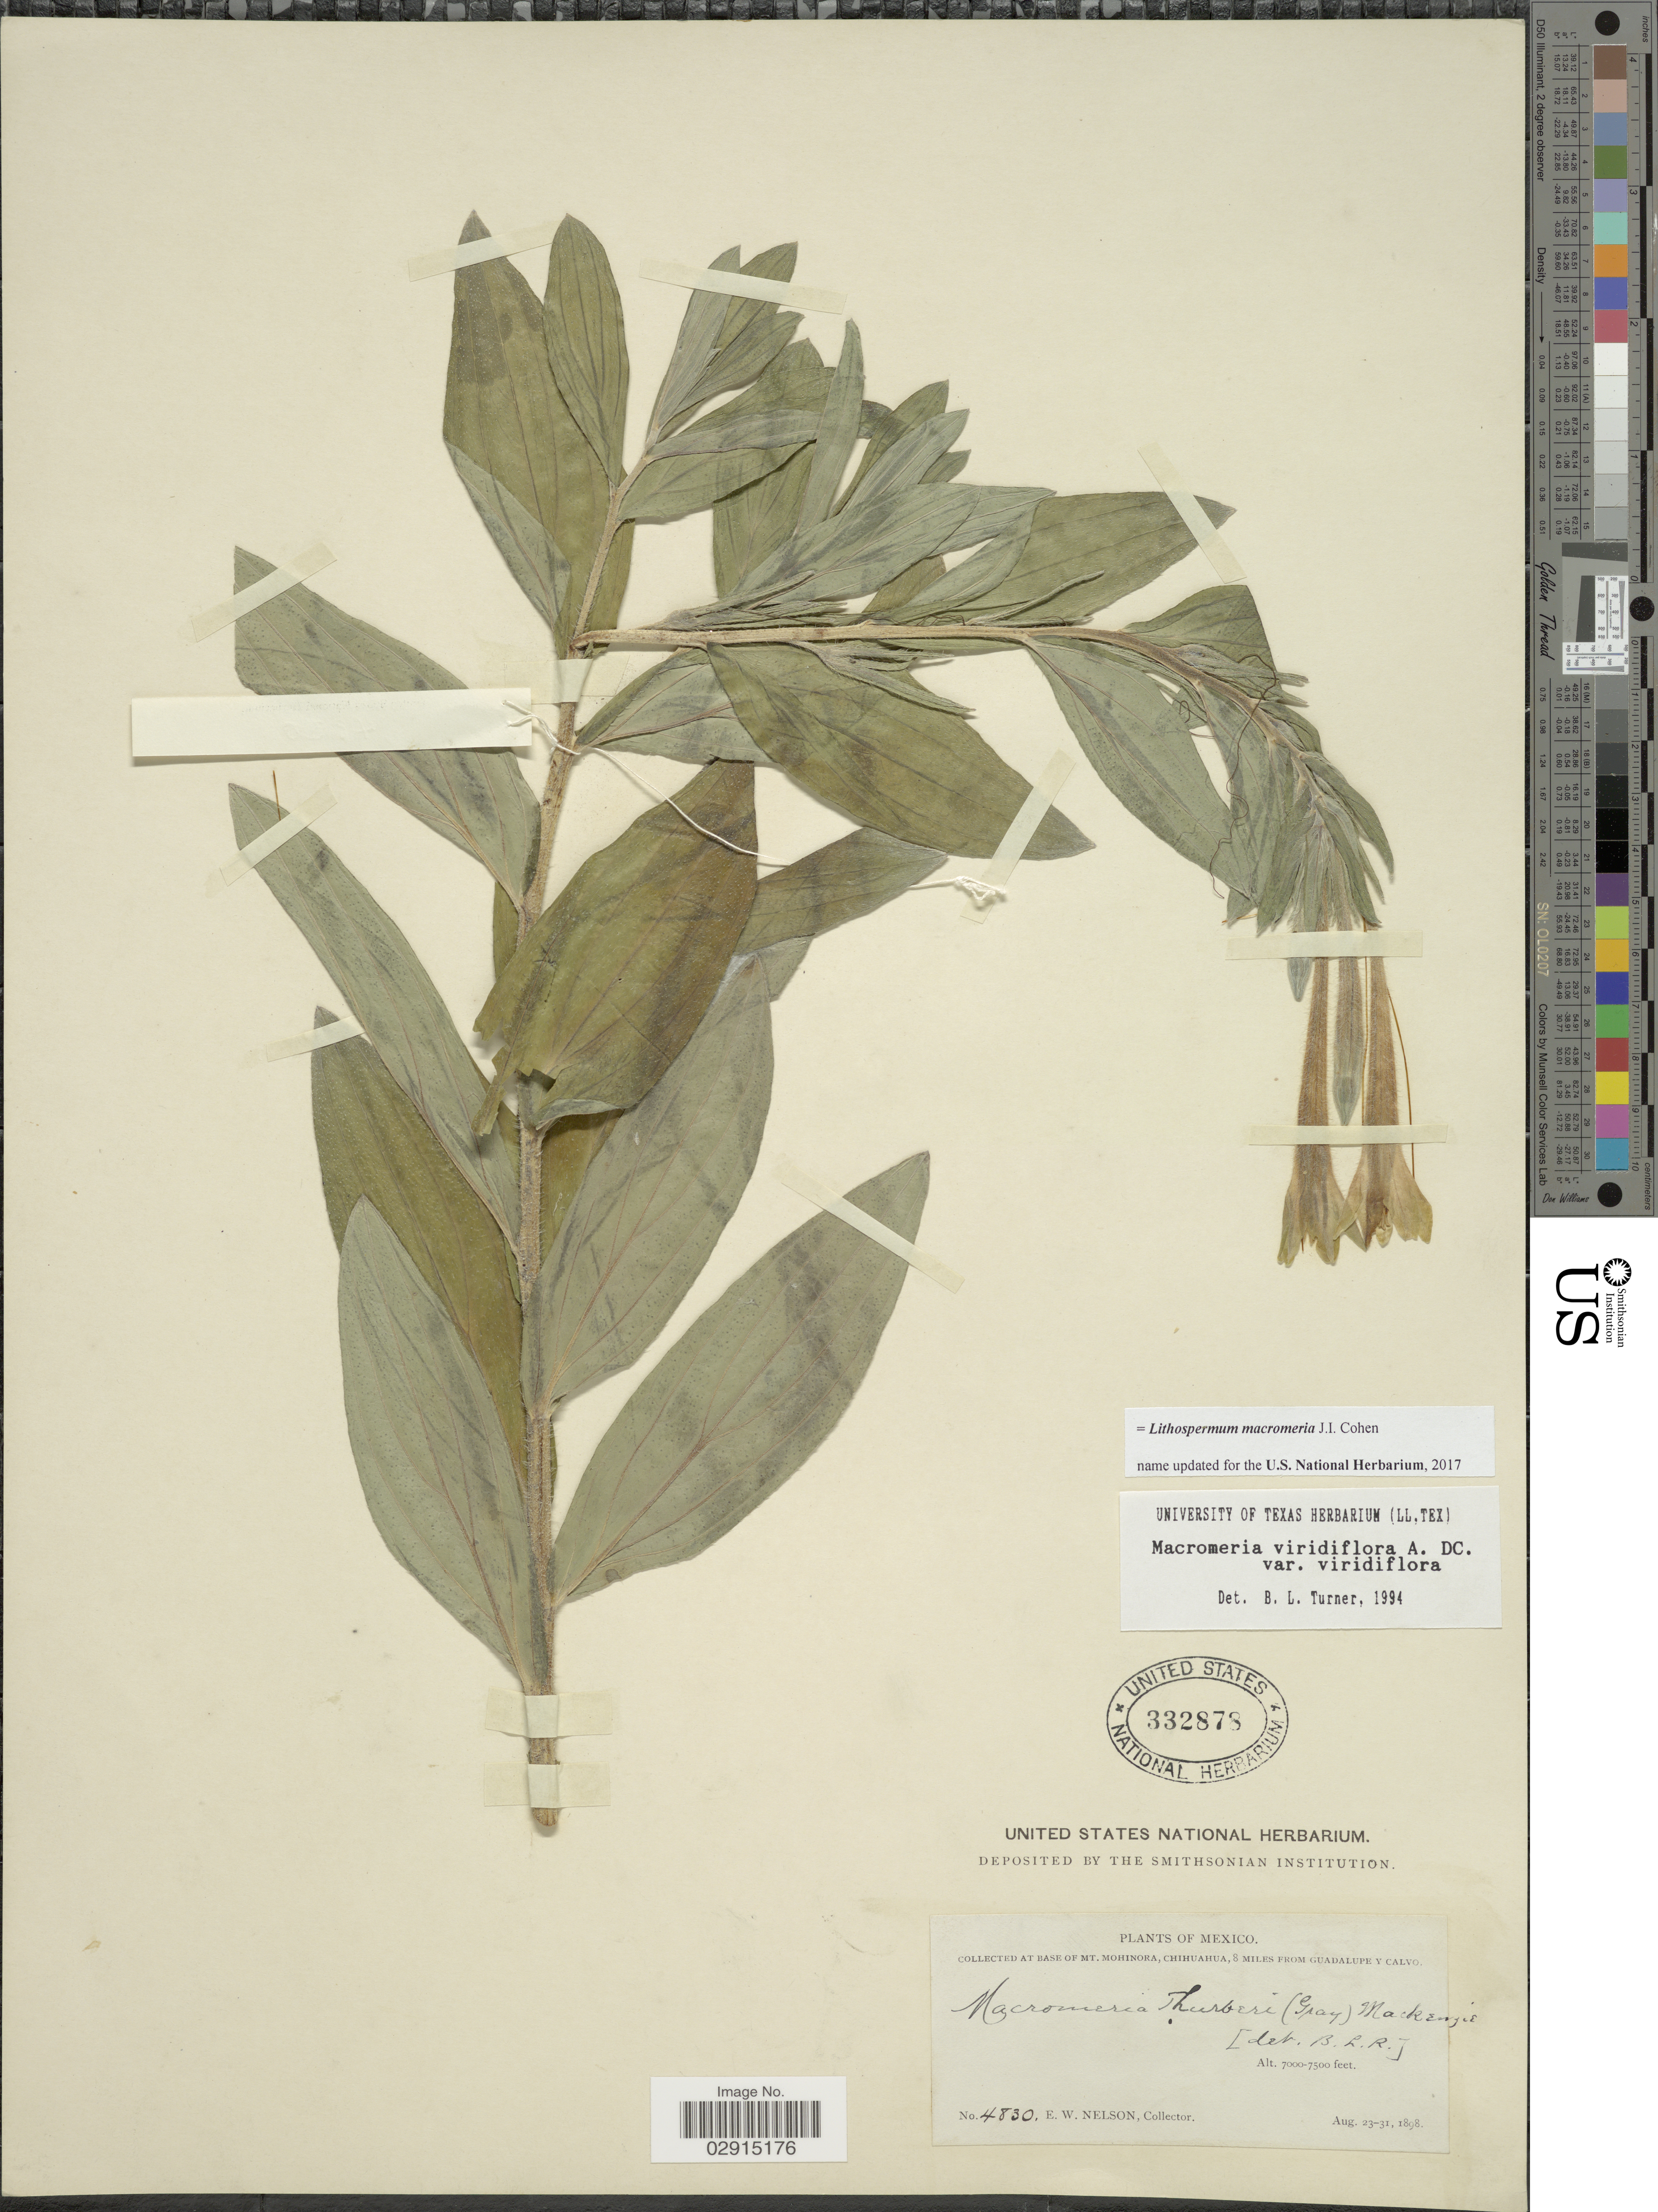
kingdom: Plantae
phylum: Tracheophyta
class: Magnoliopsida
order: Boraginales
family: Boraginaceae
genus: Lithospermum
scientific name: Lithospermum macromeria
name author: Cohen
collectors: E. W. Nelson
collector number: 4830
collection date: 1898-08-23/1898-08-31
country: Mexico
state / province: Chihuahua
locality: At base of Mt. Mohinora, 8 miles from Guadalupe y Calvo.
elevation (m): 2134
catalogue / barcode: US 332878